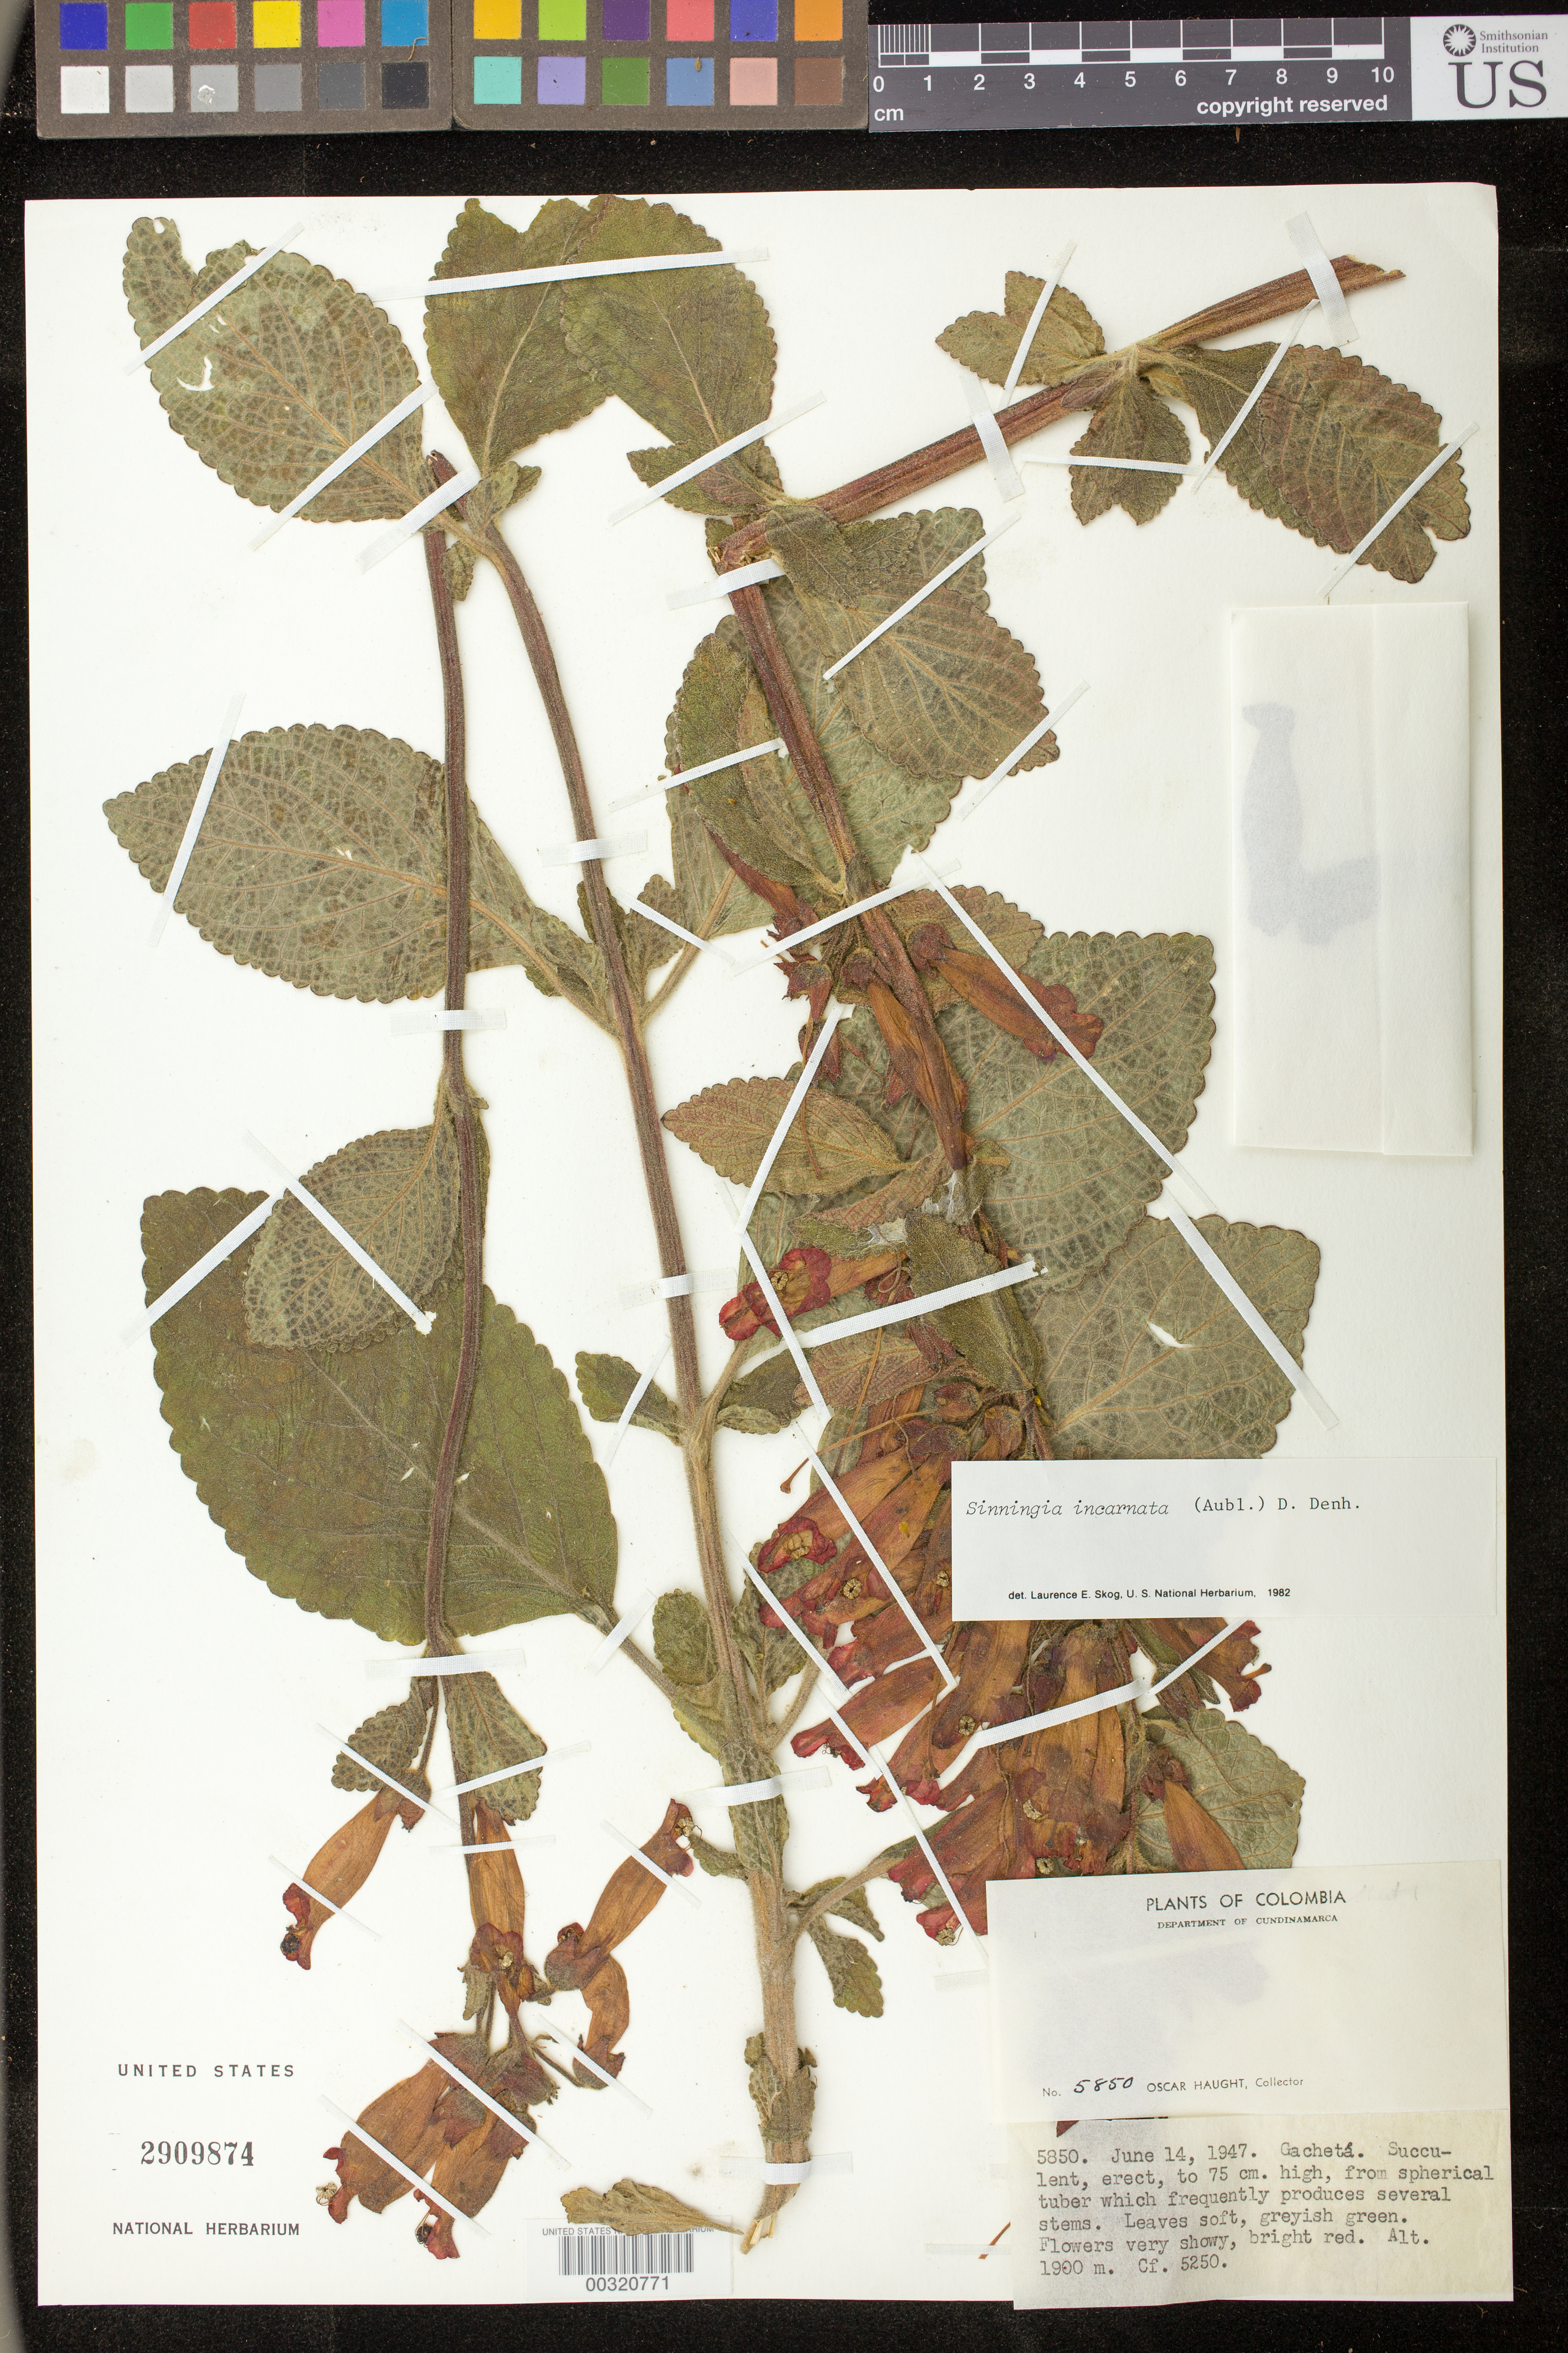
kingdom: Plantae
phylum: Tracheophyta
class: Magnoliopsida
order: Lamiales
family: Gesneriaceae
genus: Sinningia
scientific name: Sinningia incarnata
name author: (Aubl.) D.L. Denham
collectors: O. L. Haught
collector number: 5850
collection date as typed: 14 Jun 1947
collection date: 1947-06-14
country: Colombia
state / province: Cundinamarca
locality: Gacheta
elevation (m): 1900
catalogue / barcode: US 2909874